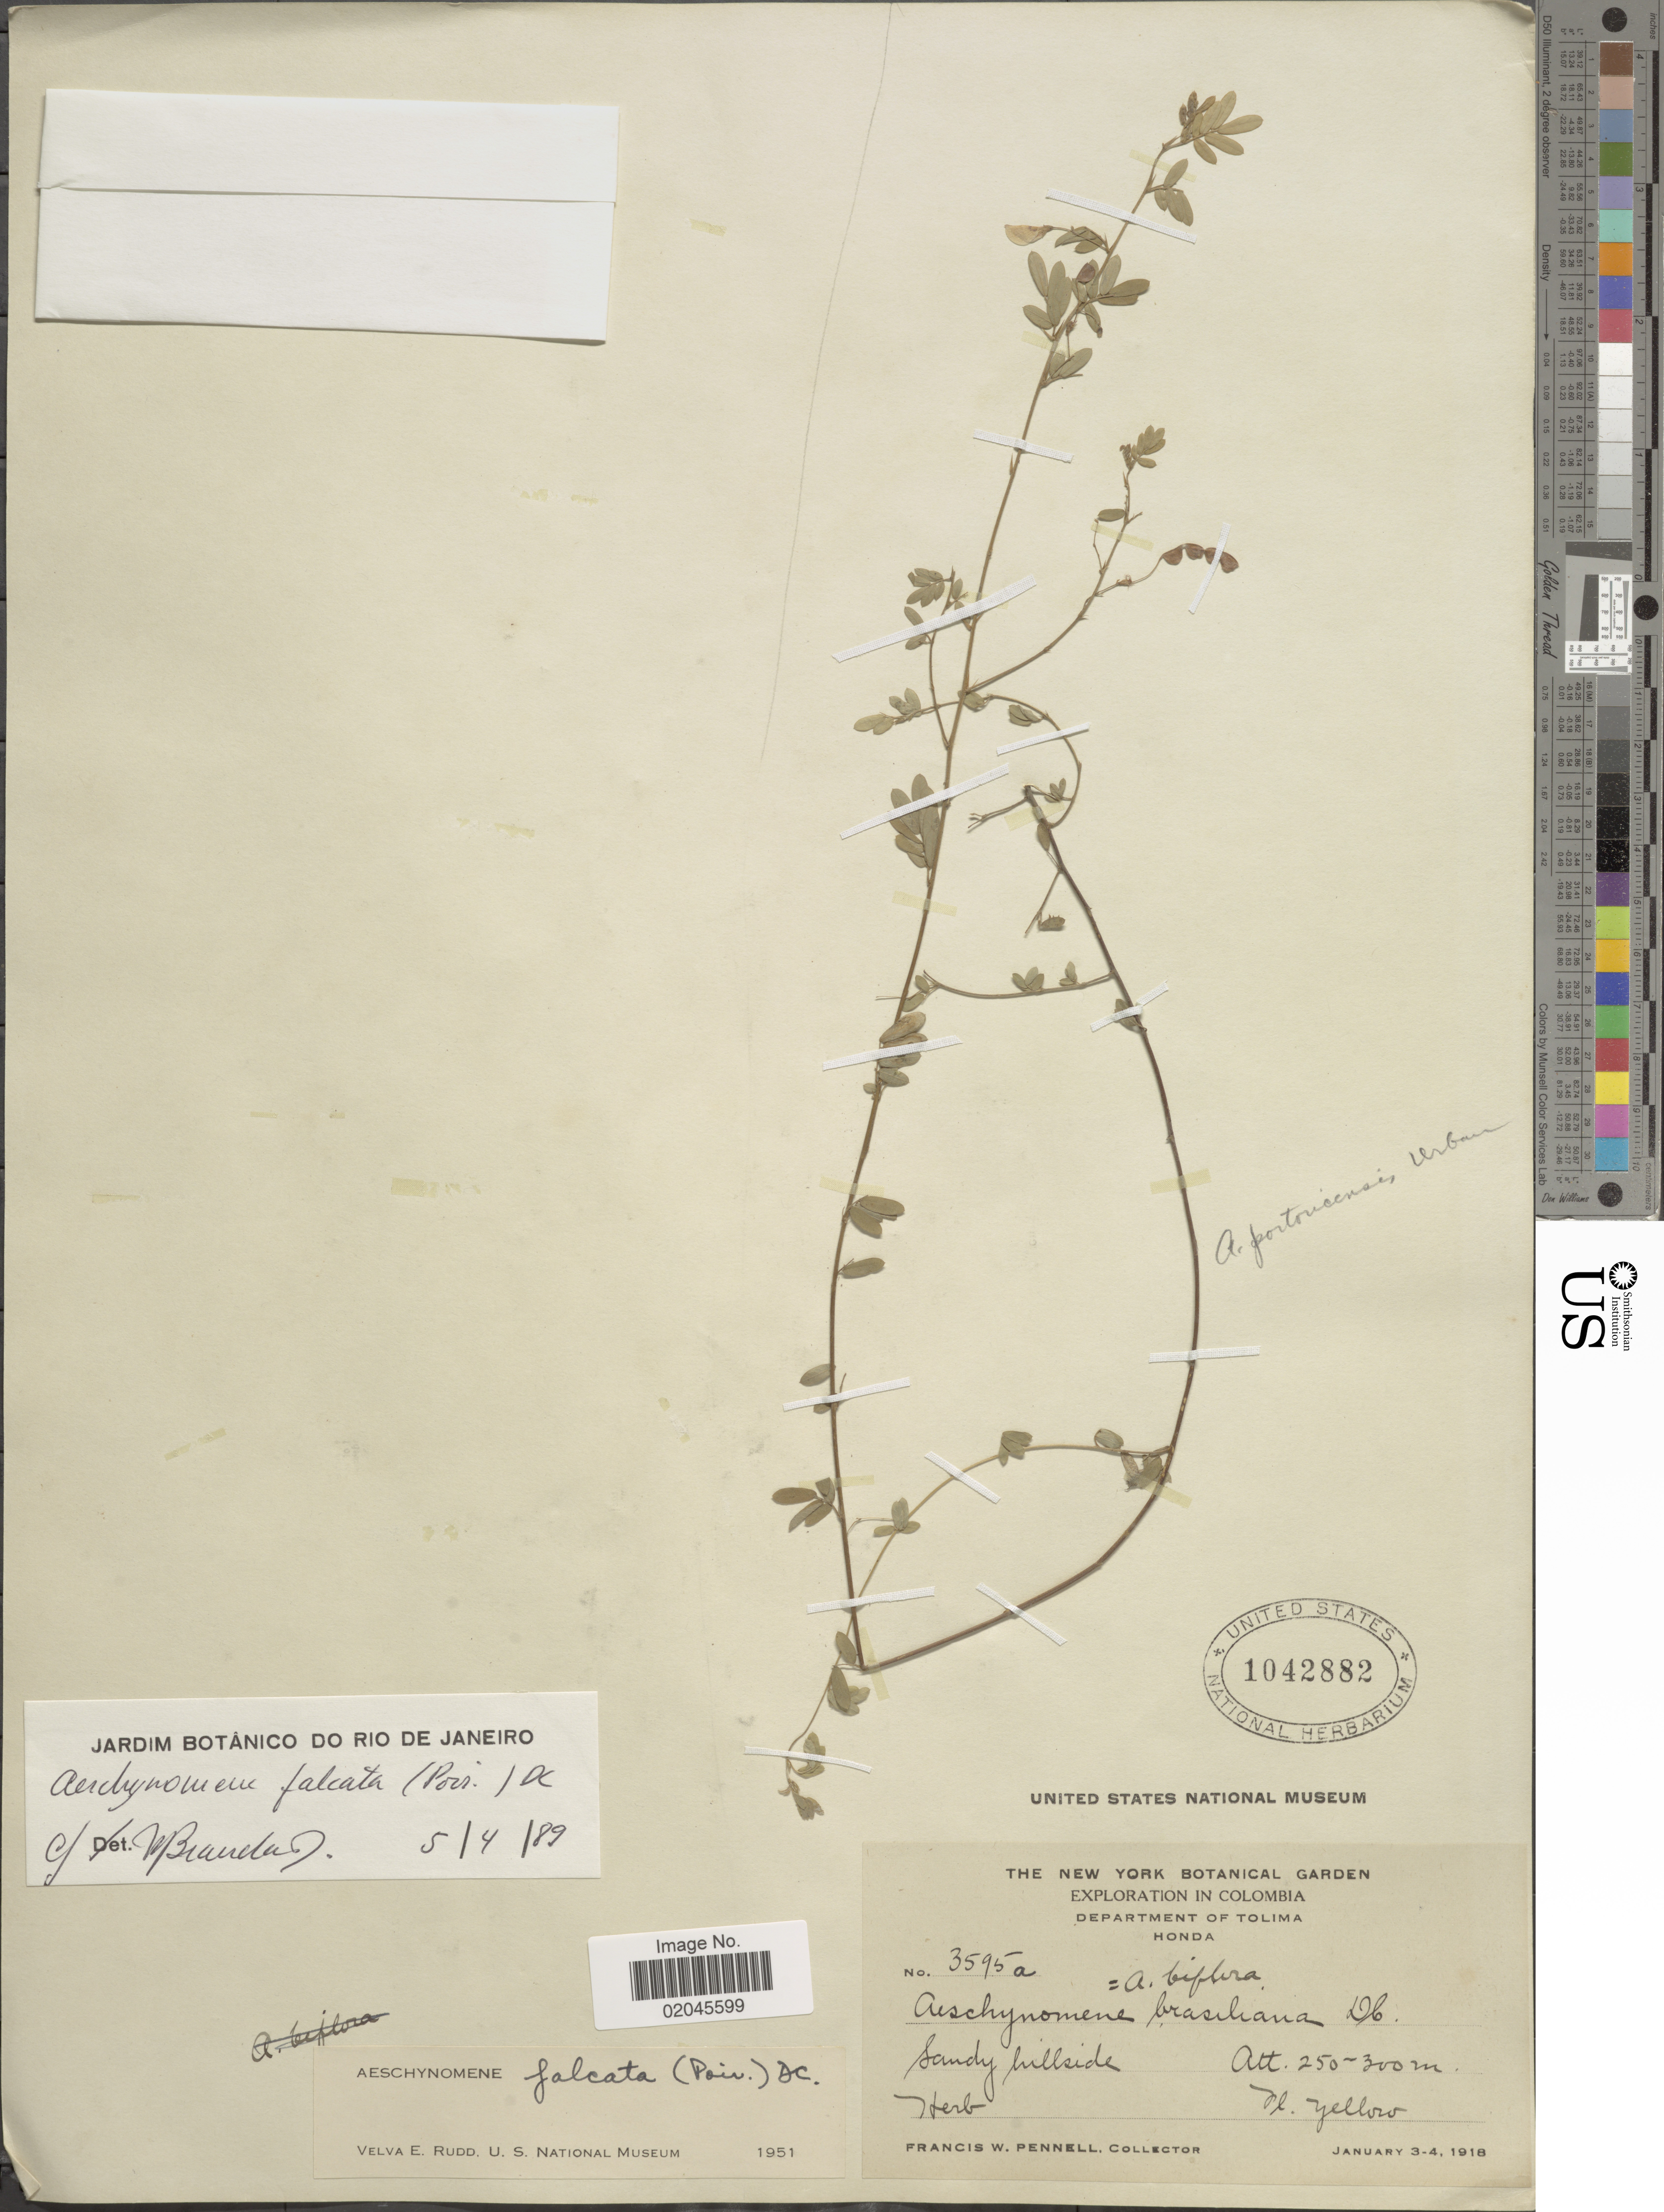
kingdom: Plantae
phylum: Tracheophyta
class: Magnoliopsida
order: Fabales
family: Fabaceae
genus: Aeschynomene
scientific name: Aeschynomene falcata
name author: (Poir.) DC.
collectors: F. W. Pennell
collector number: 3595a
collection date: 1918-01-03/1918-01-04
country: Colombia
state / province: Tolima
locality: Honda, sandy hillside.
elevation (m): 250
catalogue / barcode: US 1042882